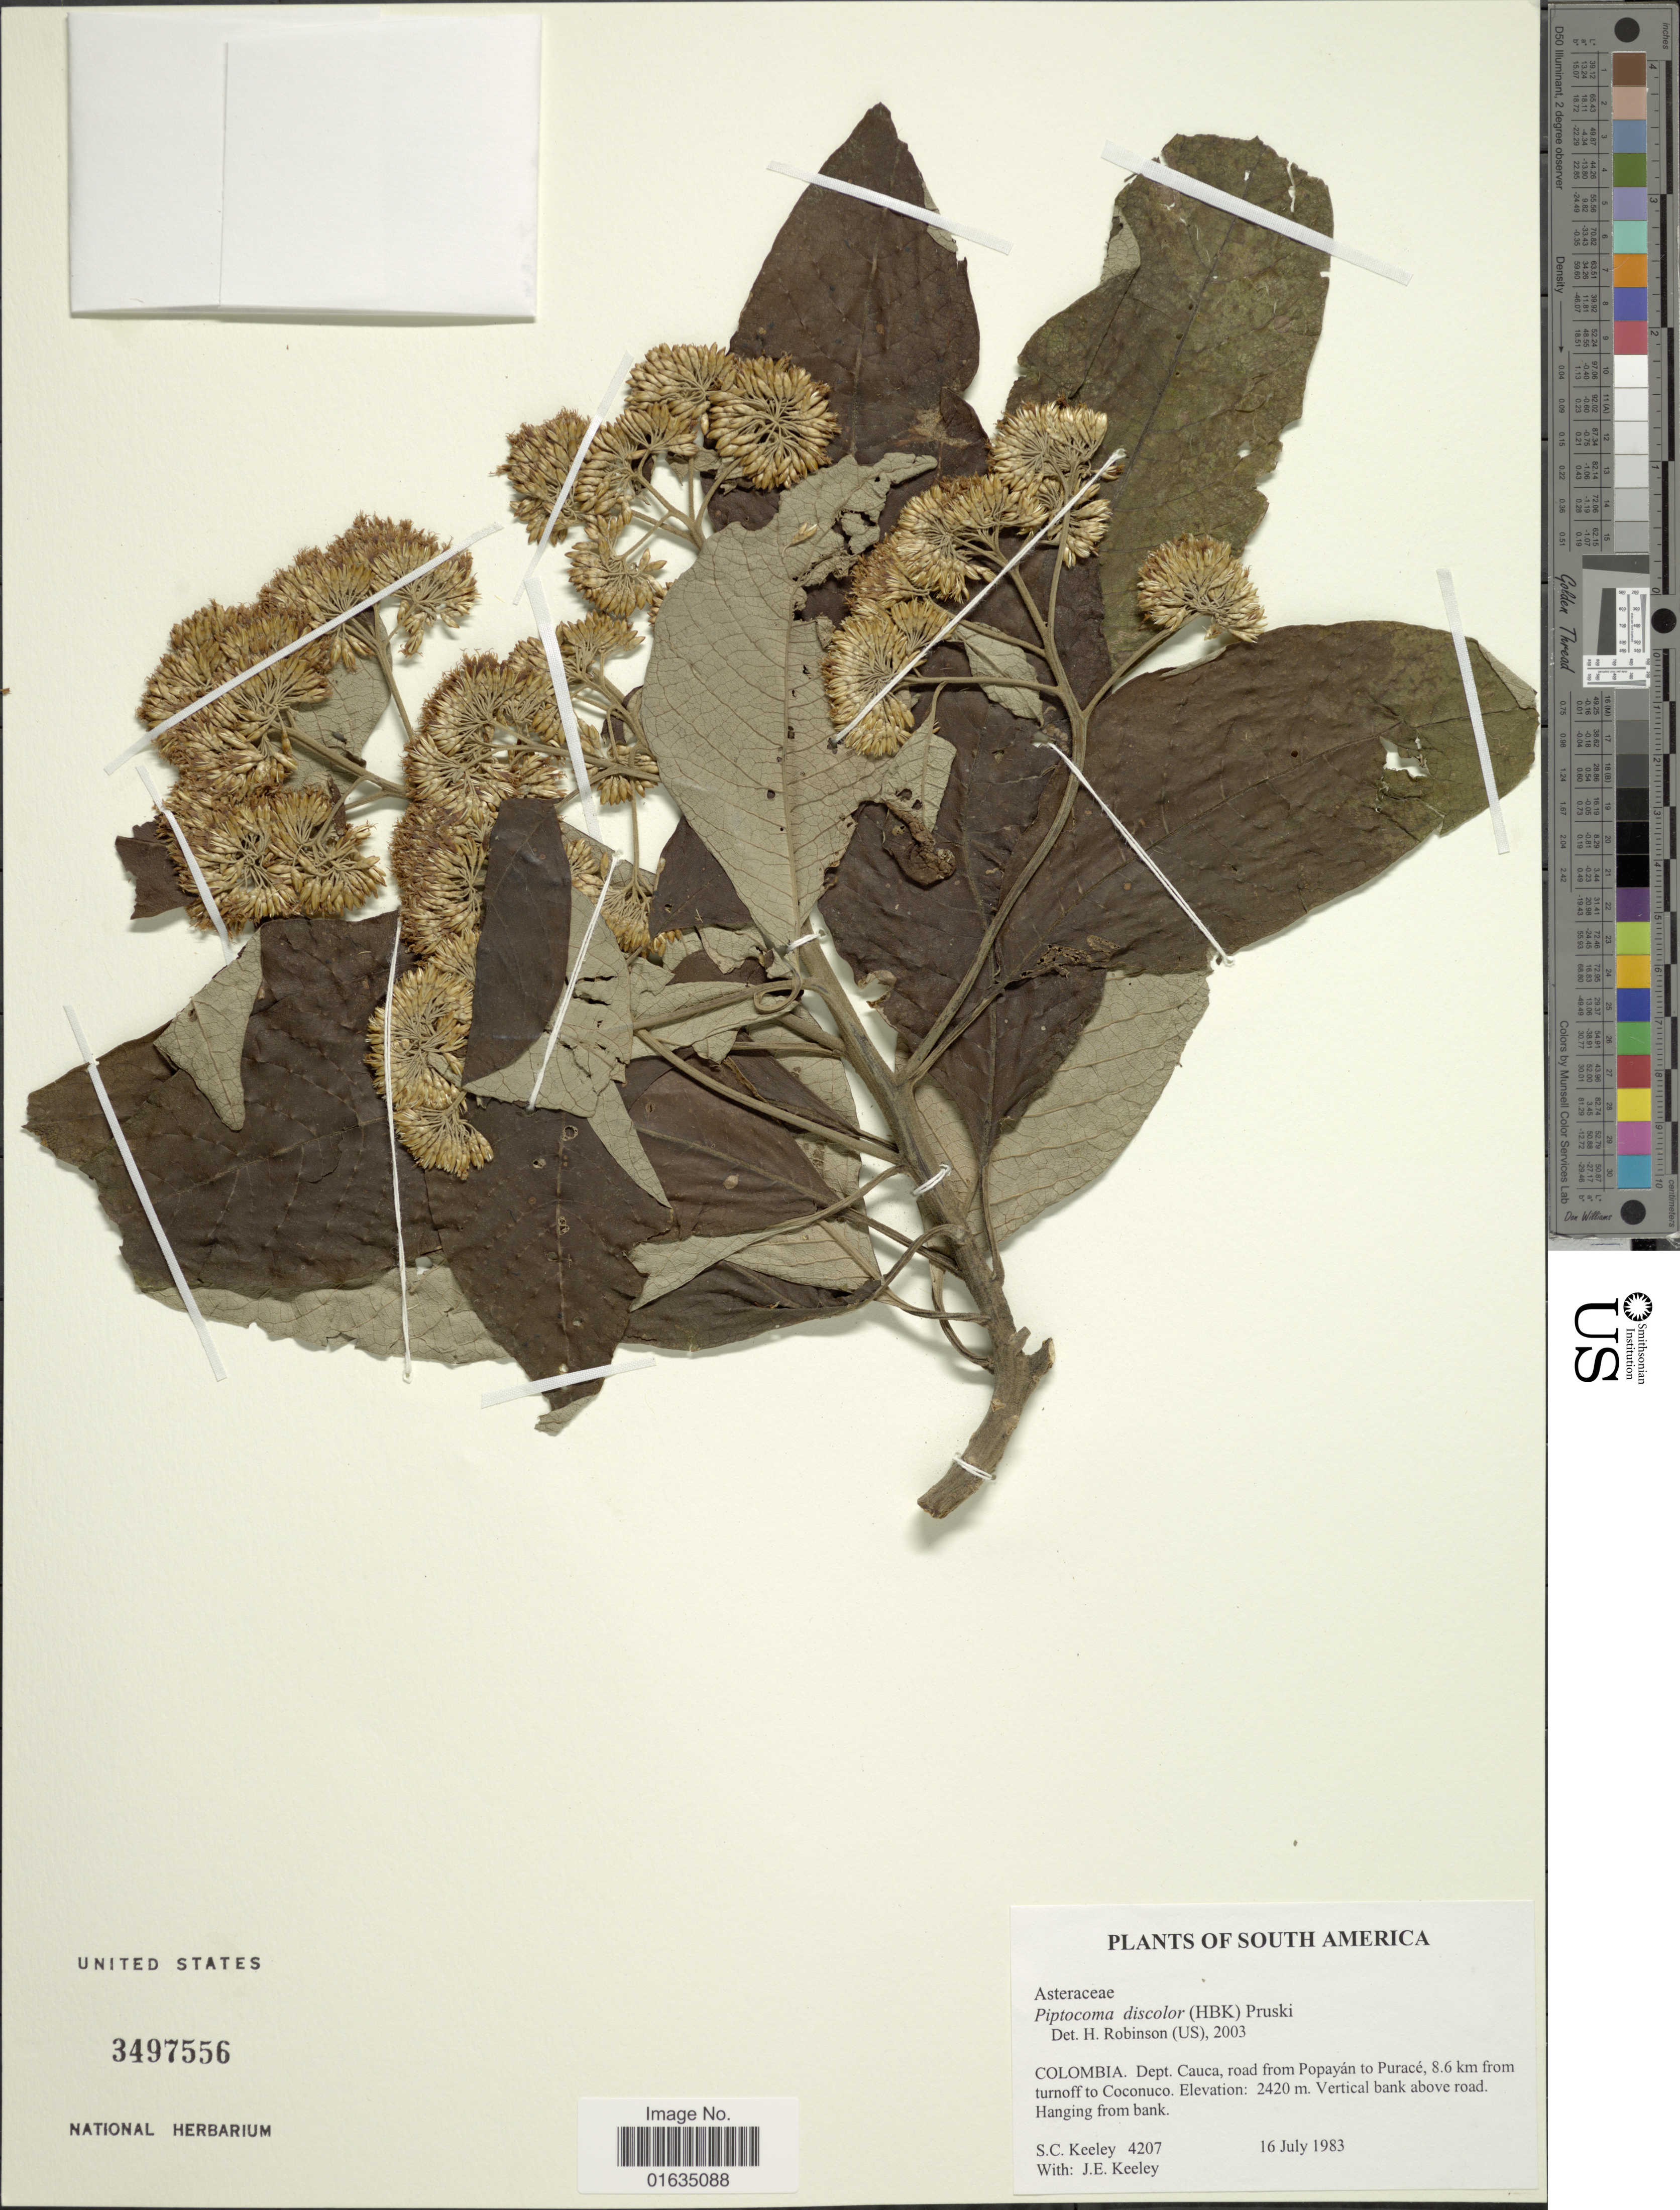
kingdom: Plantae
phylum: Tracheophyta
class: Magnoliopsida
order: Asterales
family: Asteraceae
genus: Pollalesta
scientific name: Pollalesta discolor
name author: (Kunth) Aristeg.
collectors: S. C. Keeley & J. E. Keeley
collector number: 4207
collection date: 1983-07-16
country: Colombia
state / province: Cauca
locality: Dept. Cauca, road from Popayan to Purace, 8.6 km from turnoff to Coconuco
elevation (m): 2420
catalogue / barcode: US 3497556